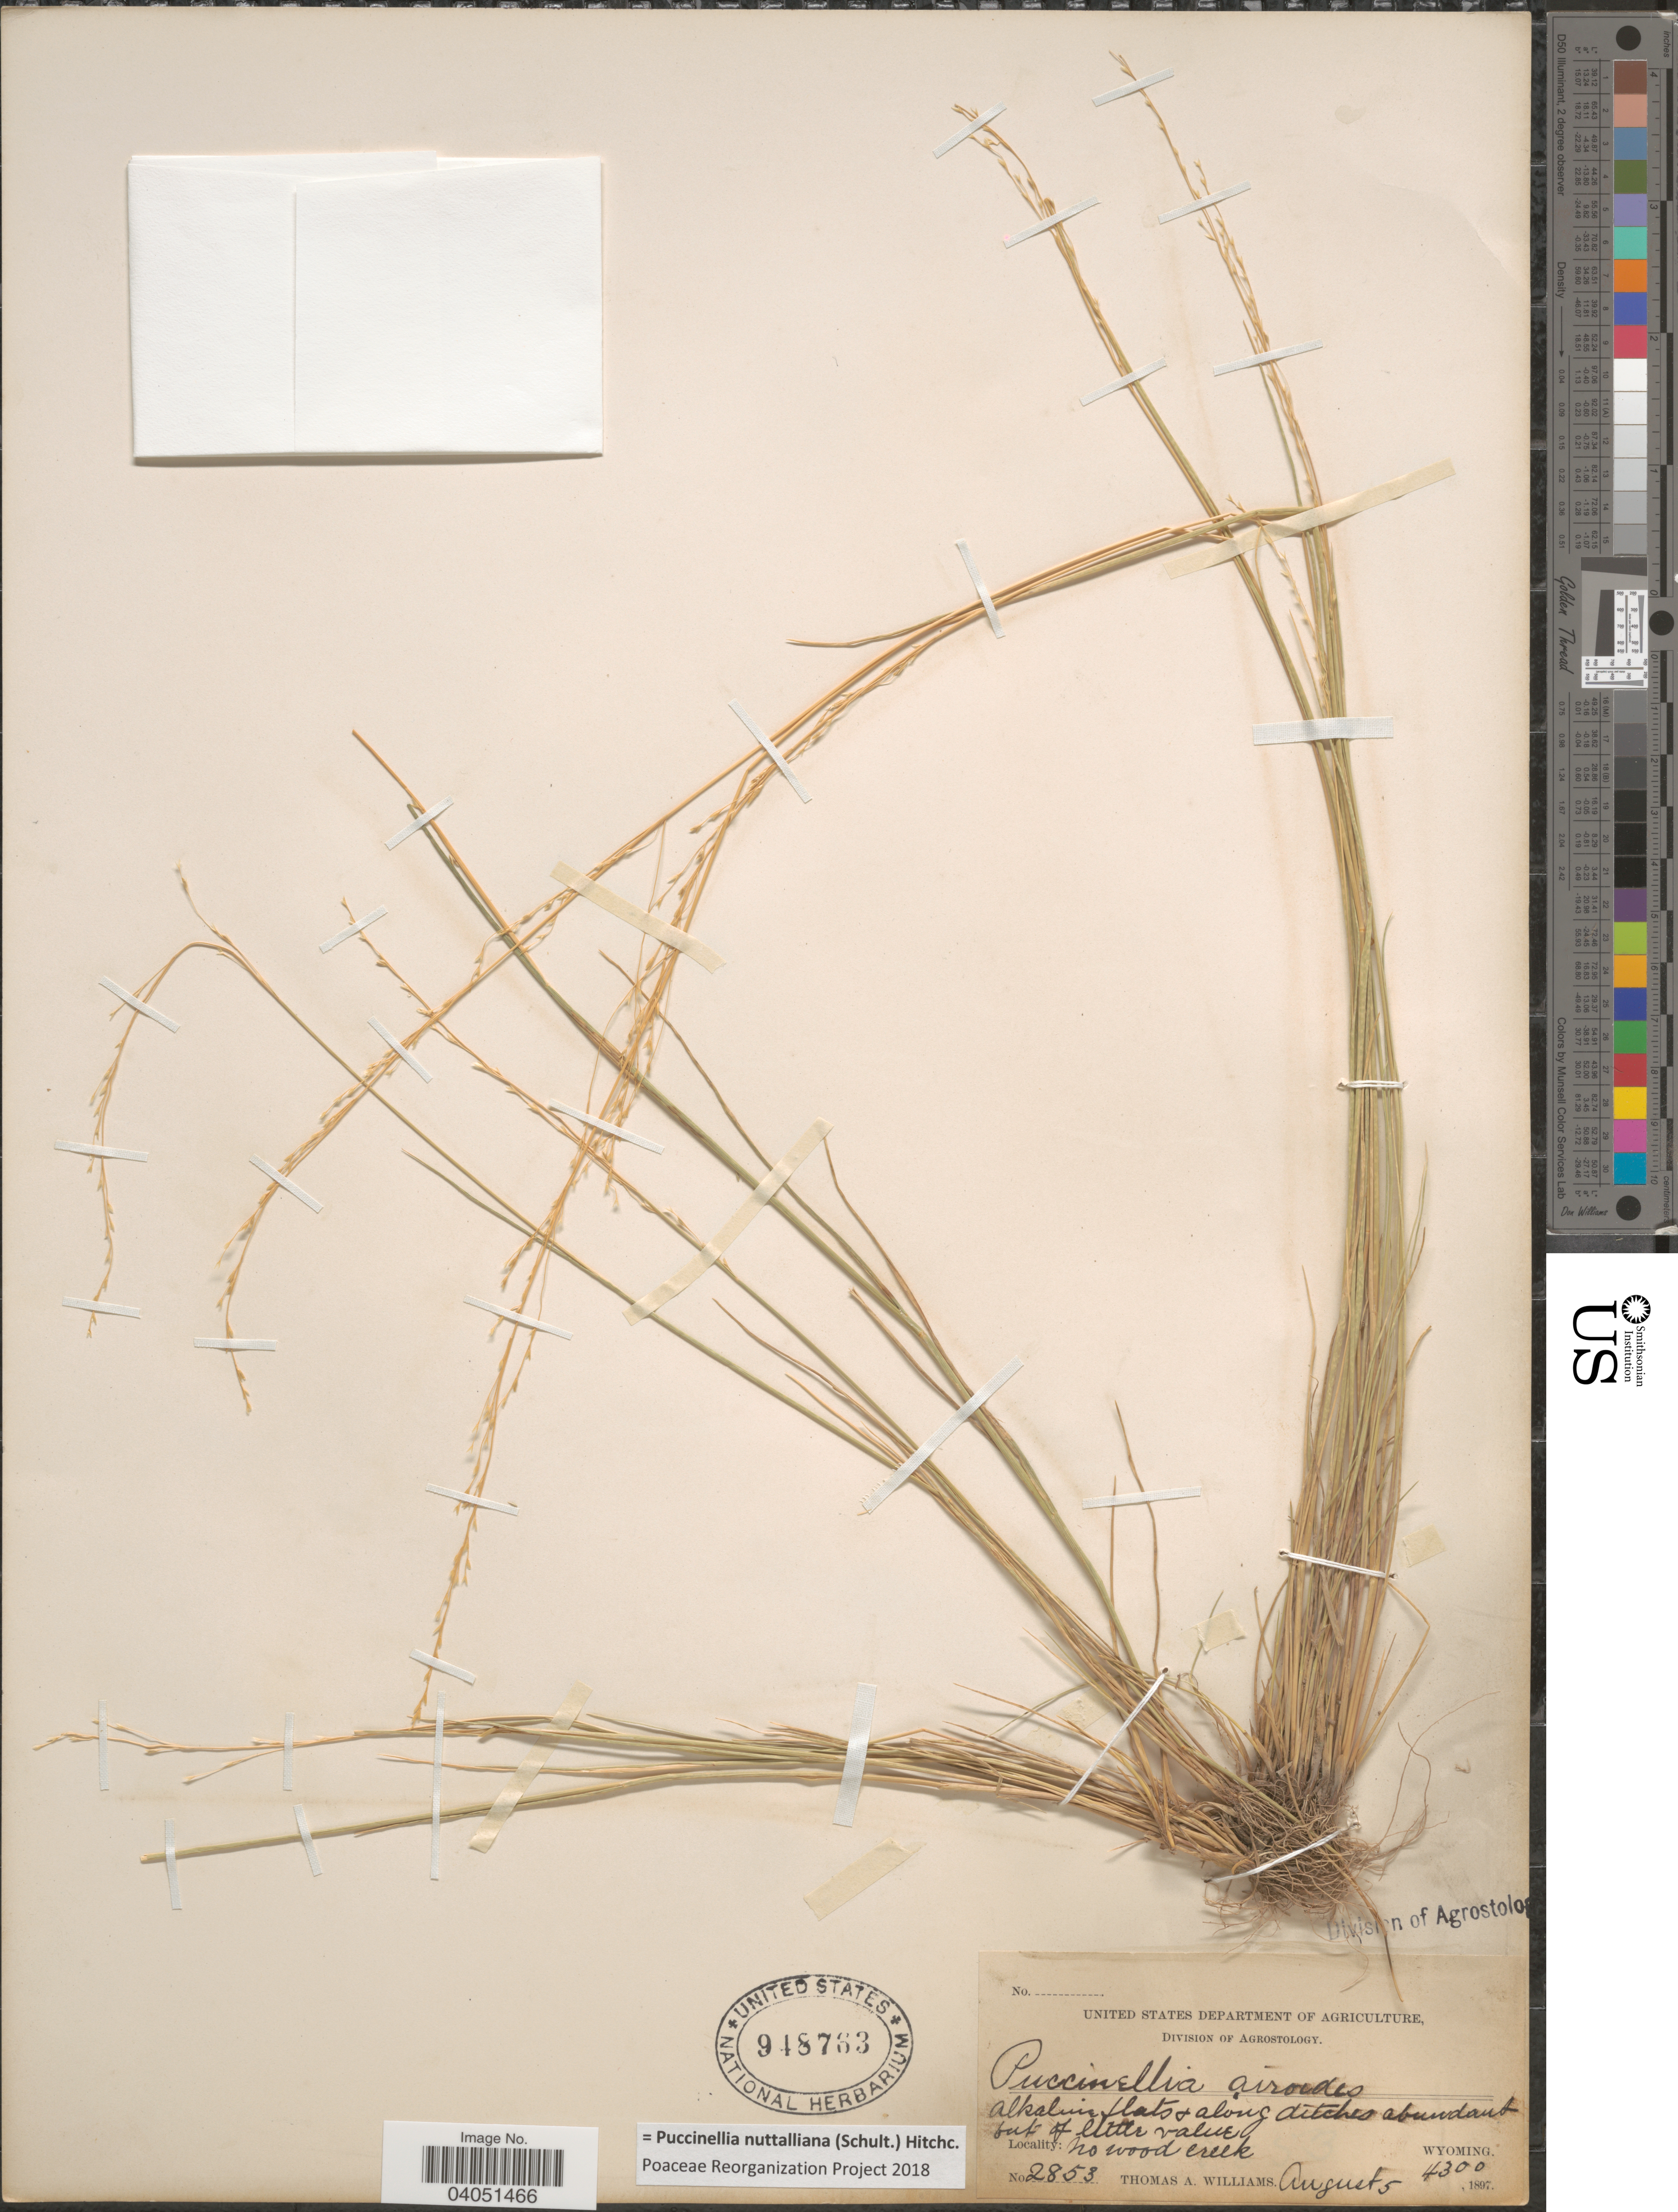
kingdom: Plantae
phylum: Tracheophyta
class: Liliopsida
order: Poales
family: Poaceae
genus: Puccinellia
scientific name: Puccinellia nuttalliana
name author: (Schult.) Hitchc.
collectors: T. A. Williams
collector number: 2853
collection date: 1897-08-05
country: United States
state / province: Wyoming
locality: No wood creek.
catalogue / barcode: US 948763